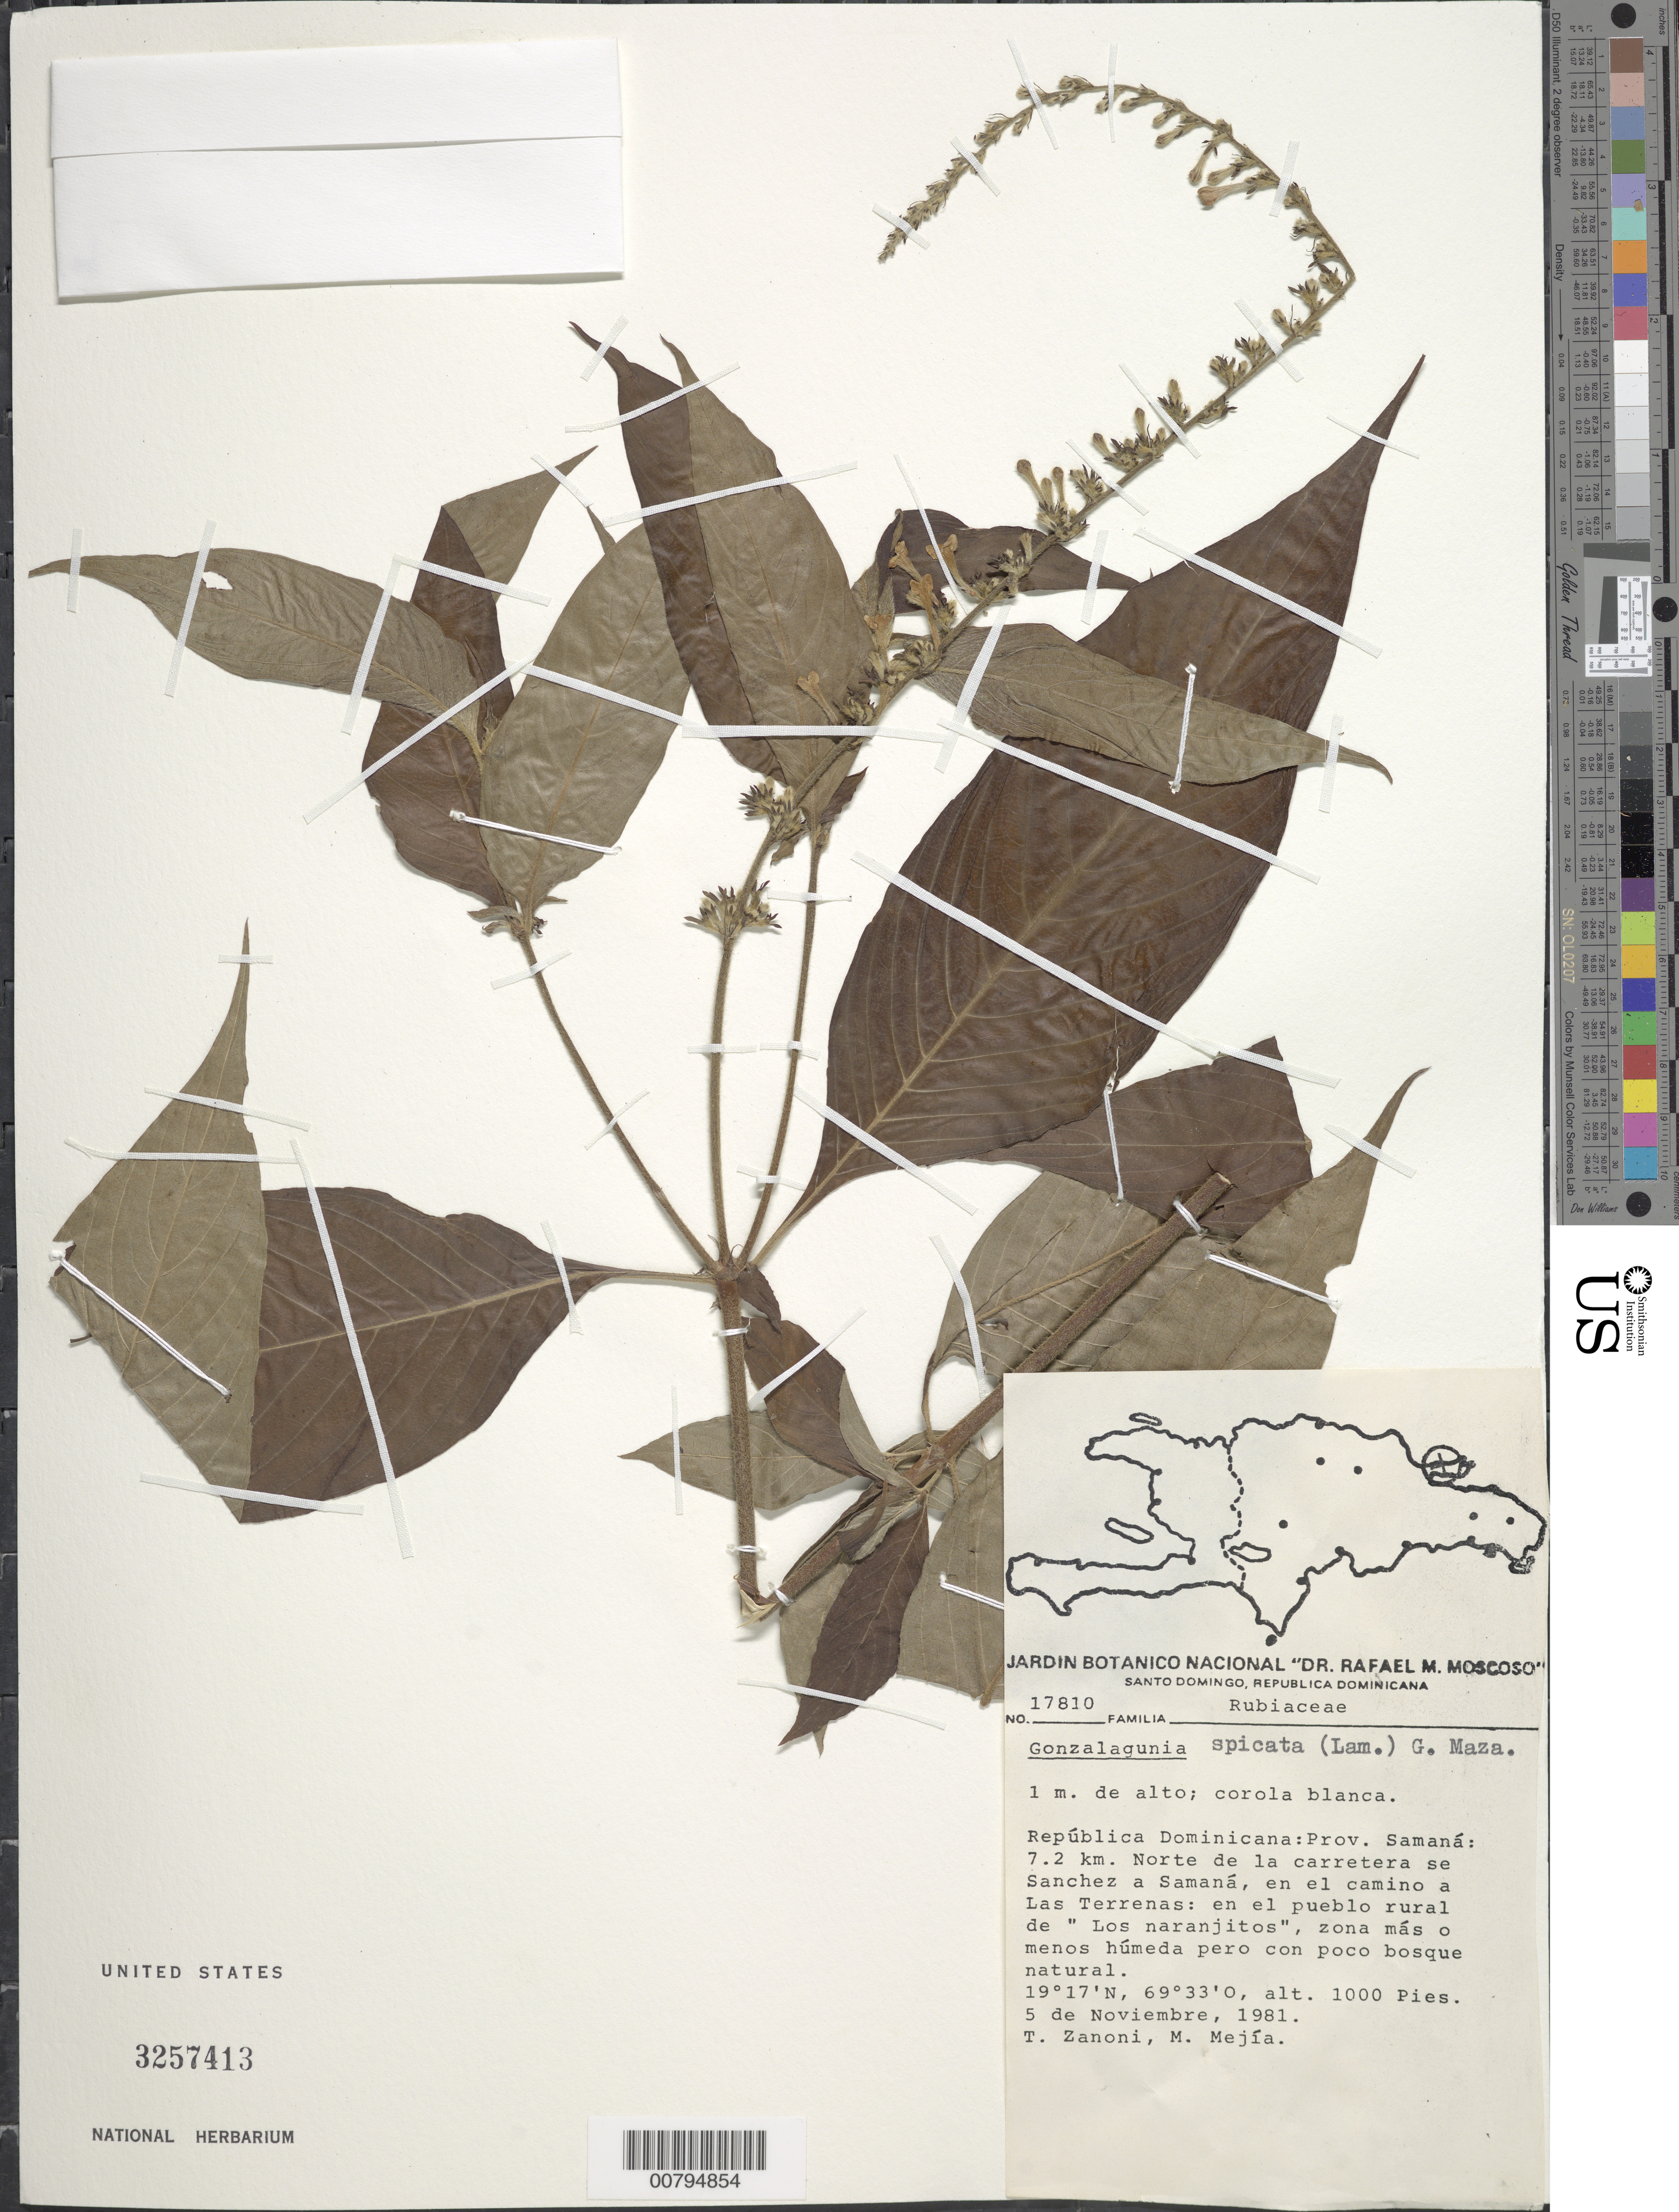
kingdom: Plantae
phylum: Tracheophyta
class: Magnoliopsida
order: Gentianales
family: Rubiaceae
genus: Gonzalagunia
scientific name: Gonzalagunia hirsuta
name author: Schum.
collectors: T. A. Zanoni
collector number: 17810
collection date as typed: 05 Nov 1981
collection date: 1981-11-05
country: Dominican Republic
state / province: Samaná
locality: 7.2 km N of la carretera se Sanchez a Samana, en el camino a Las Terrenas: en el pueblo rural de "Los naranjitos"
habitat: Zona mas o mentos humeda pero con poco bosque natural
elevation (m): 305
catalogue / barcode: US 3257413